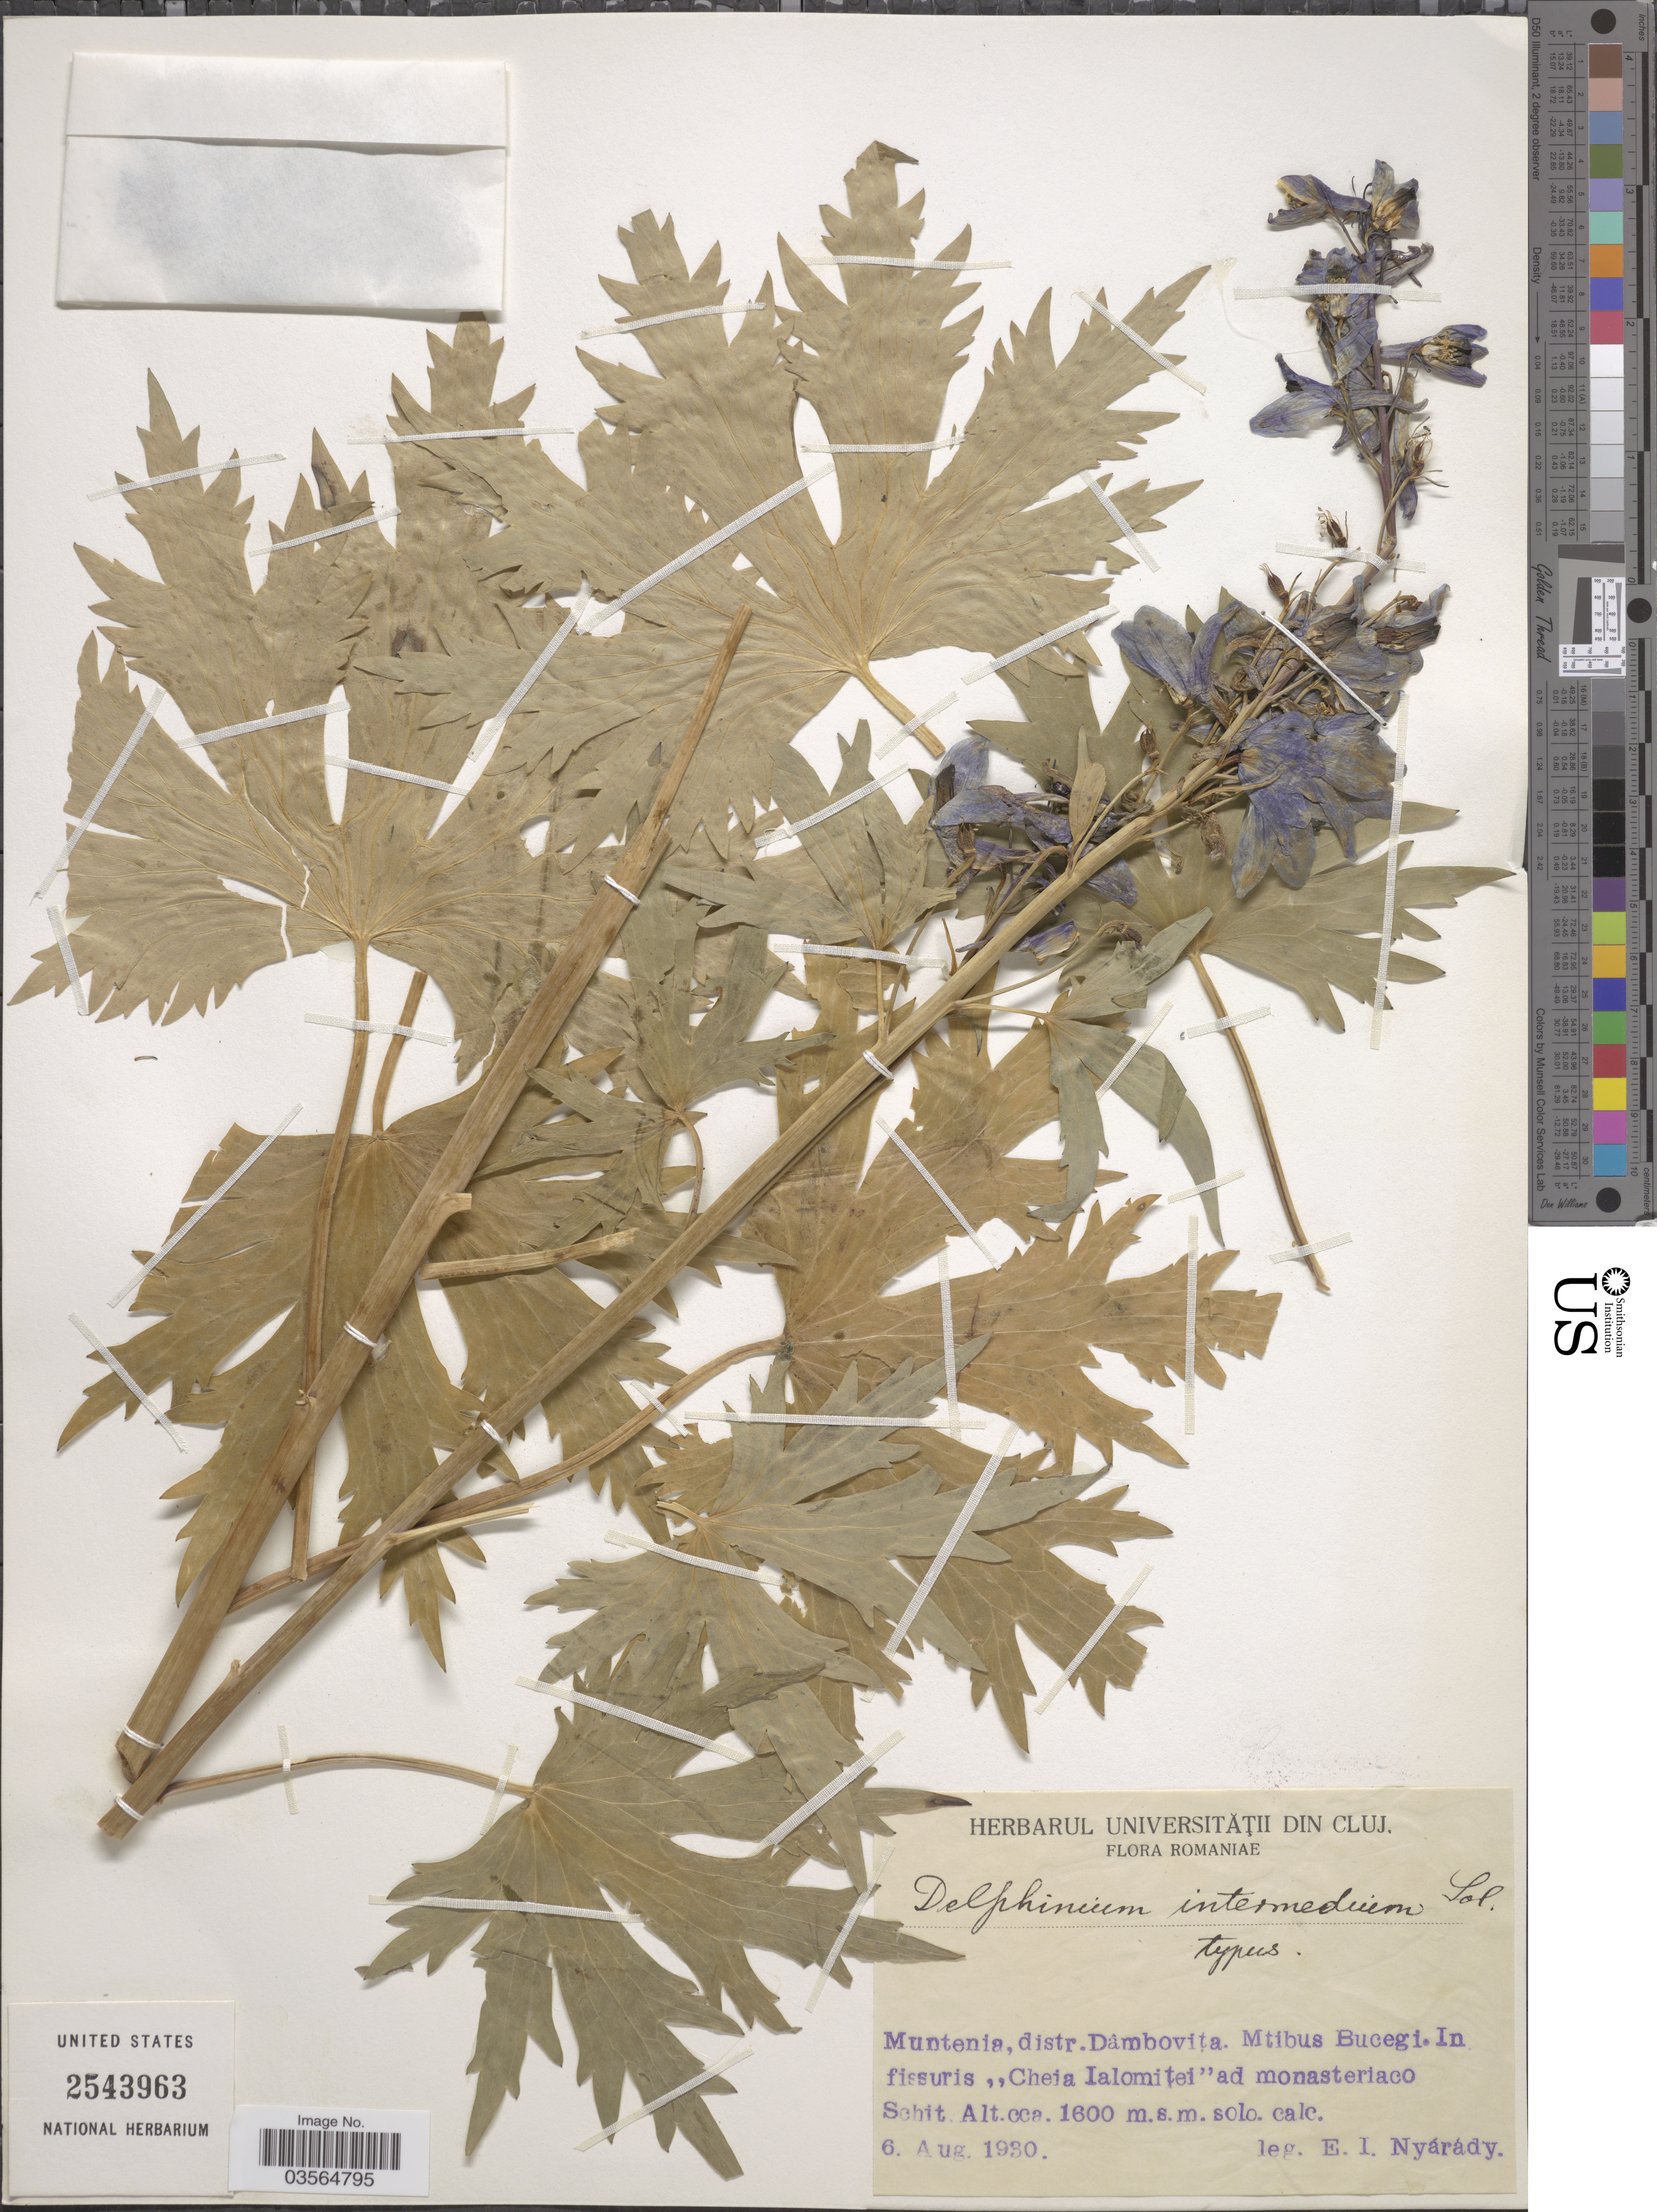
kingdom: Plantae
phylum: Tracheophyta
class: Magnoliopsida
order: Ranunculales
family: Ranunculaceae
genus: Delphinium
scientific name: Delphinium intermedium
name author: Aiton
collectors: E. Nyárády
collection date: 1930-08-06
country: Romania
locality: Muntenia, distr. Dâmbovita. Mtibus Bucegi. In fissuris "Cheia Ialomitei" ad monasteriaco Schit.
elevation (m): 1600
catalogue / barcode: US 2543963